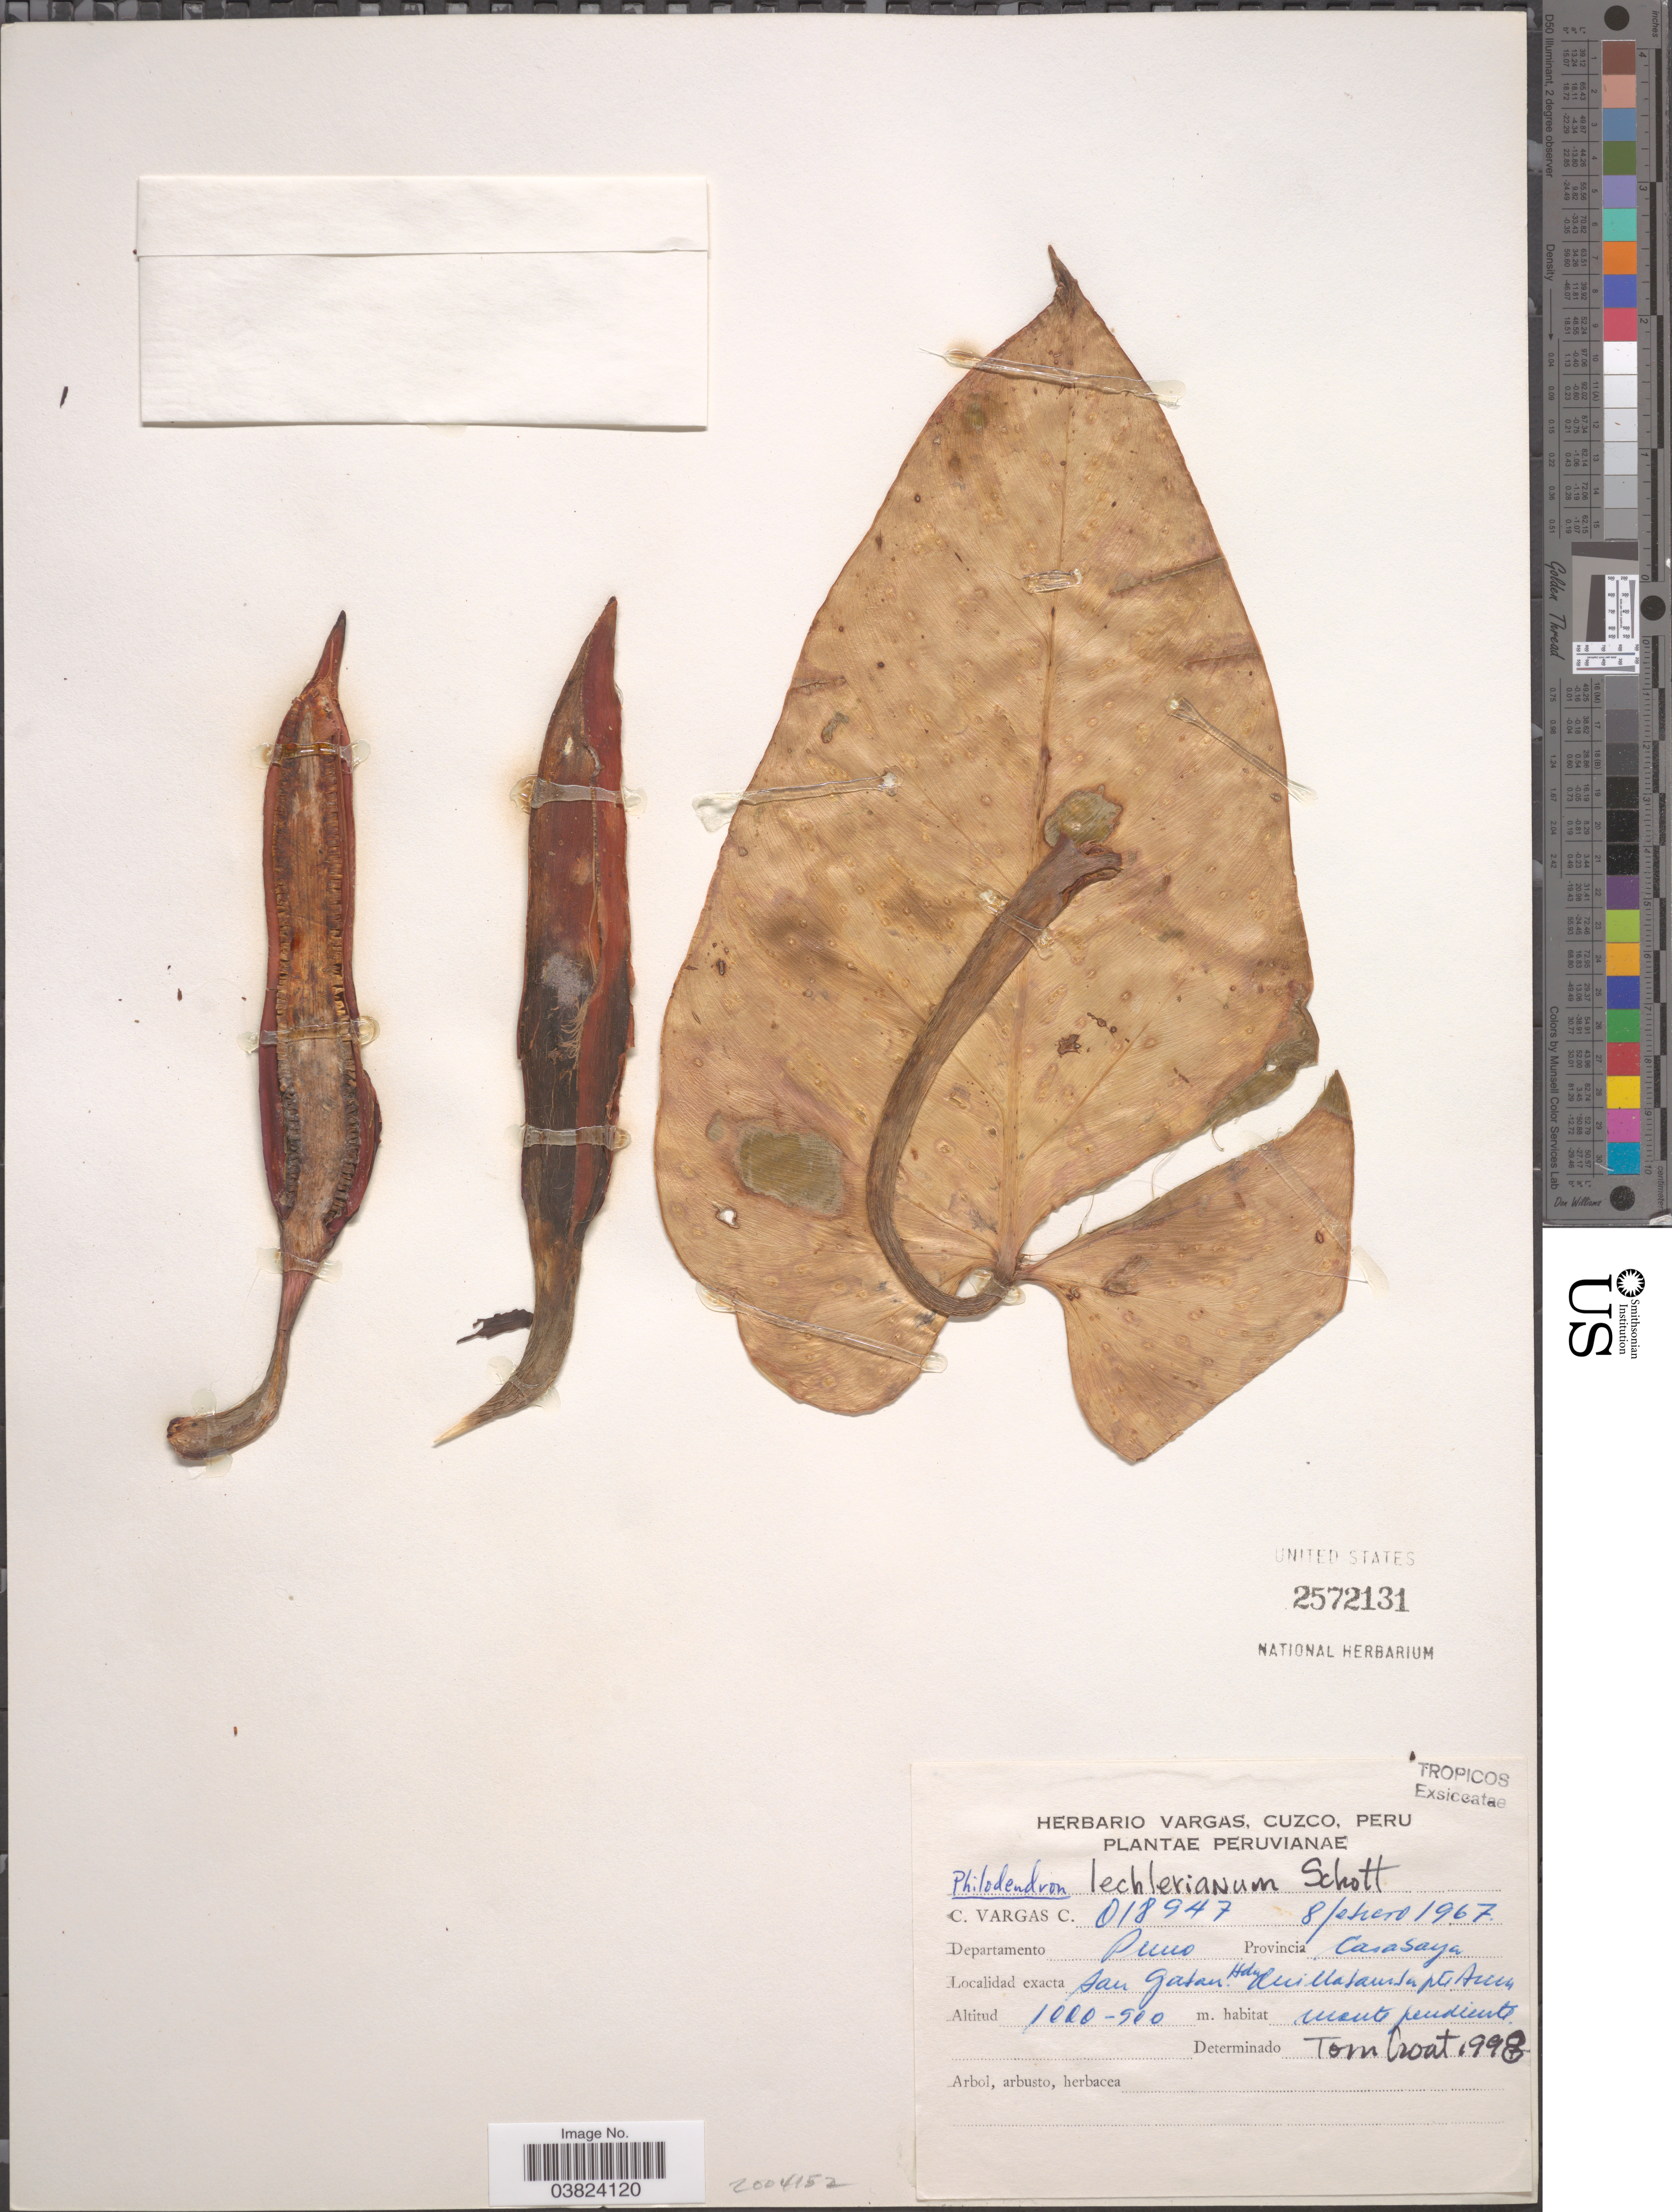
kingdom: Plantae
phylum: Tracheophyta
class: Liliopsida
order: Alismatales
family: Araceae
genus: Philodendron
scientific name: Philodendron lechlerianum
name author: Schott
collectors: C. Vargas Calderón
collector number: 018947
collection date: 1967-01-08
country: Peru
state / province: Puno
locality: Departamento Puno. Provincia Carabaya. San Gaban. Hda Quillabamba pt Acuna. [interpreted]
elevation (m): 900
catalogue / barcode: US 2572131